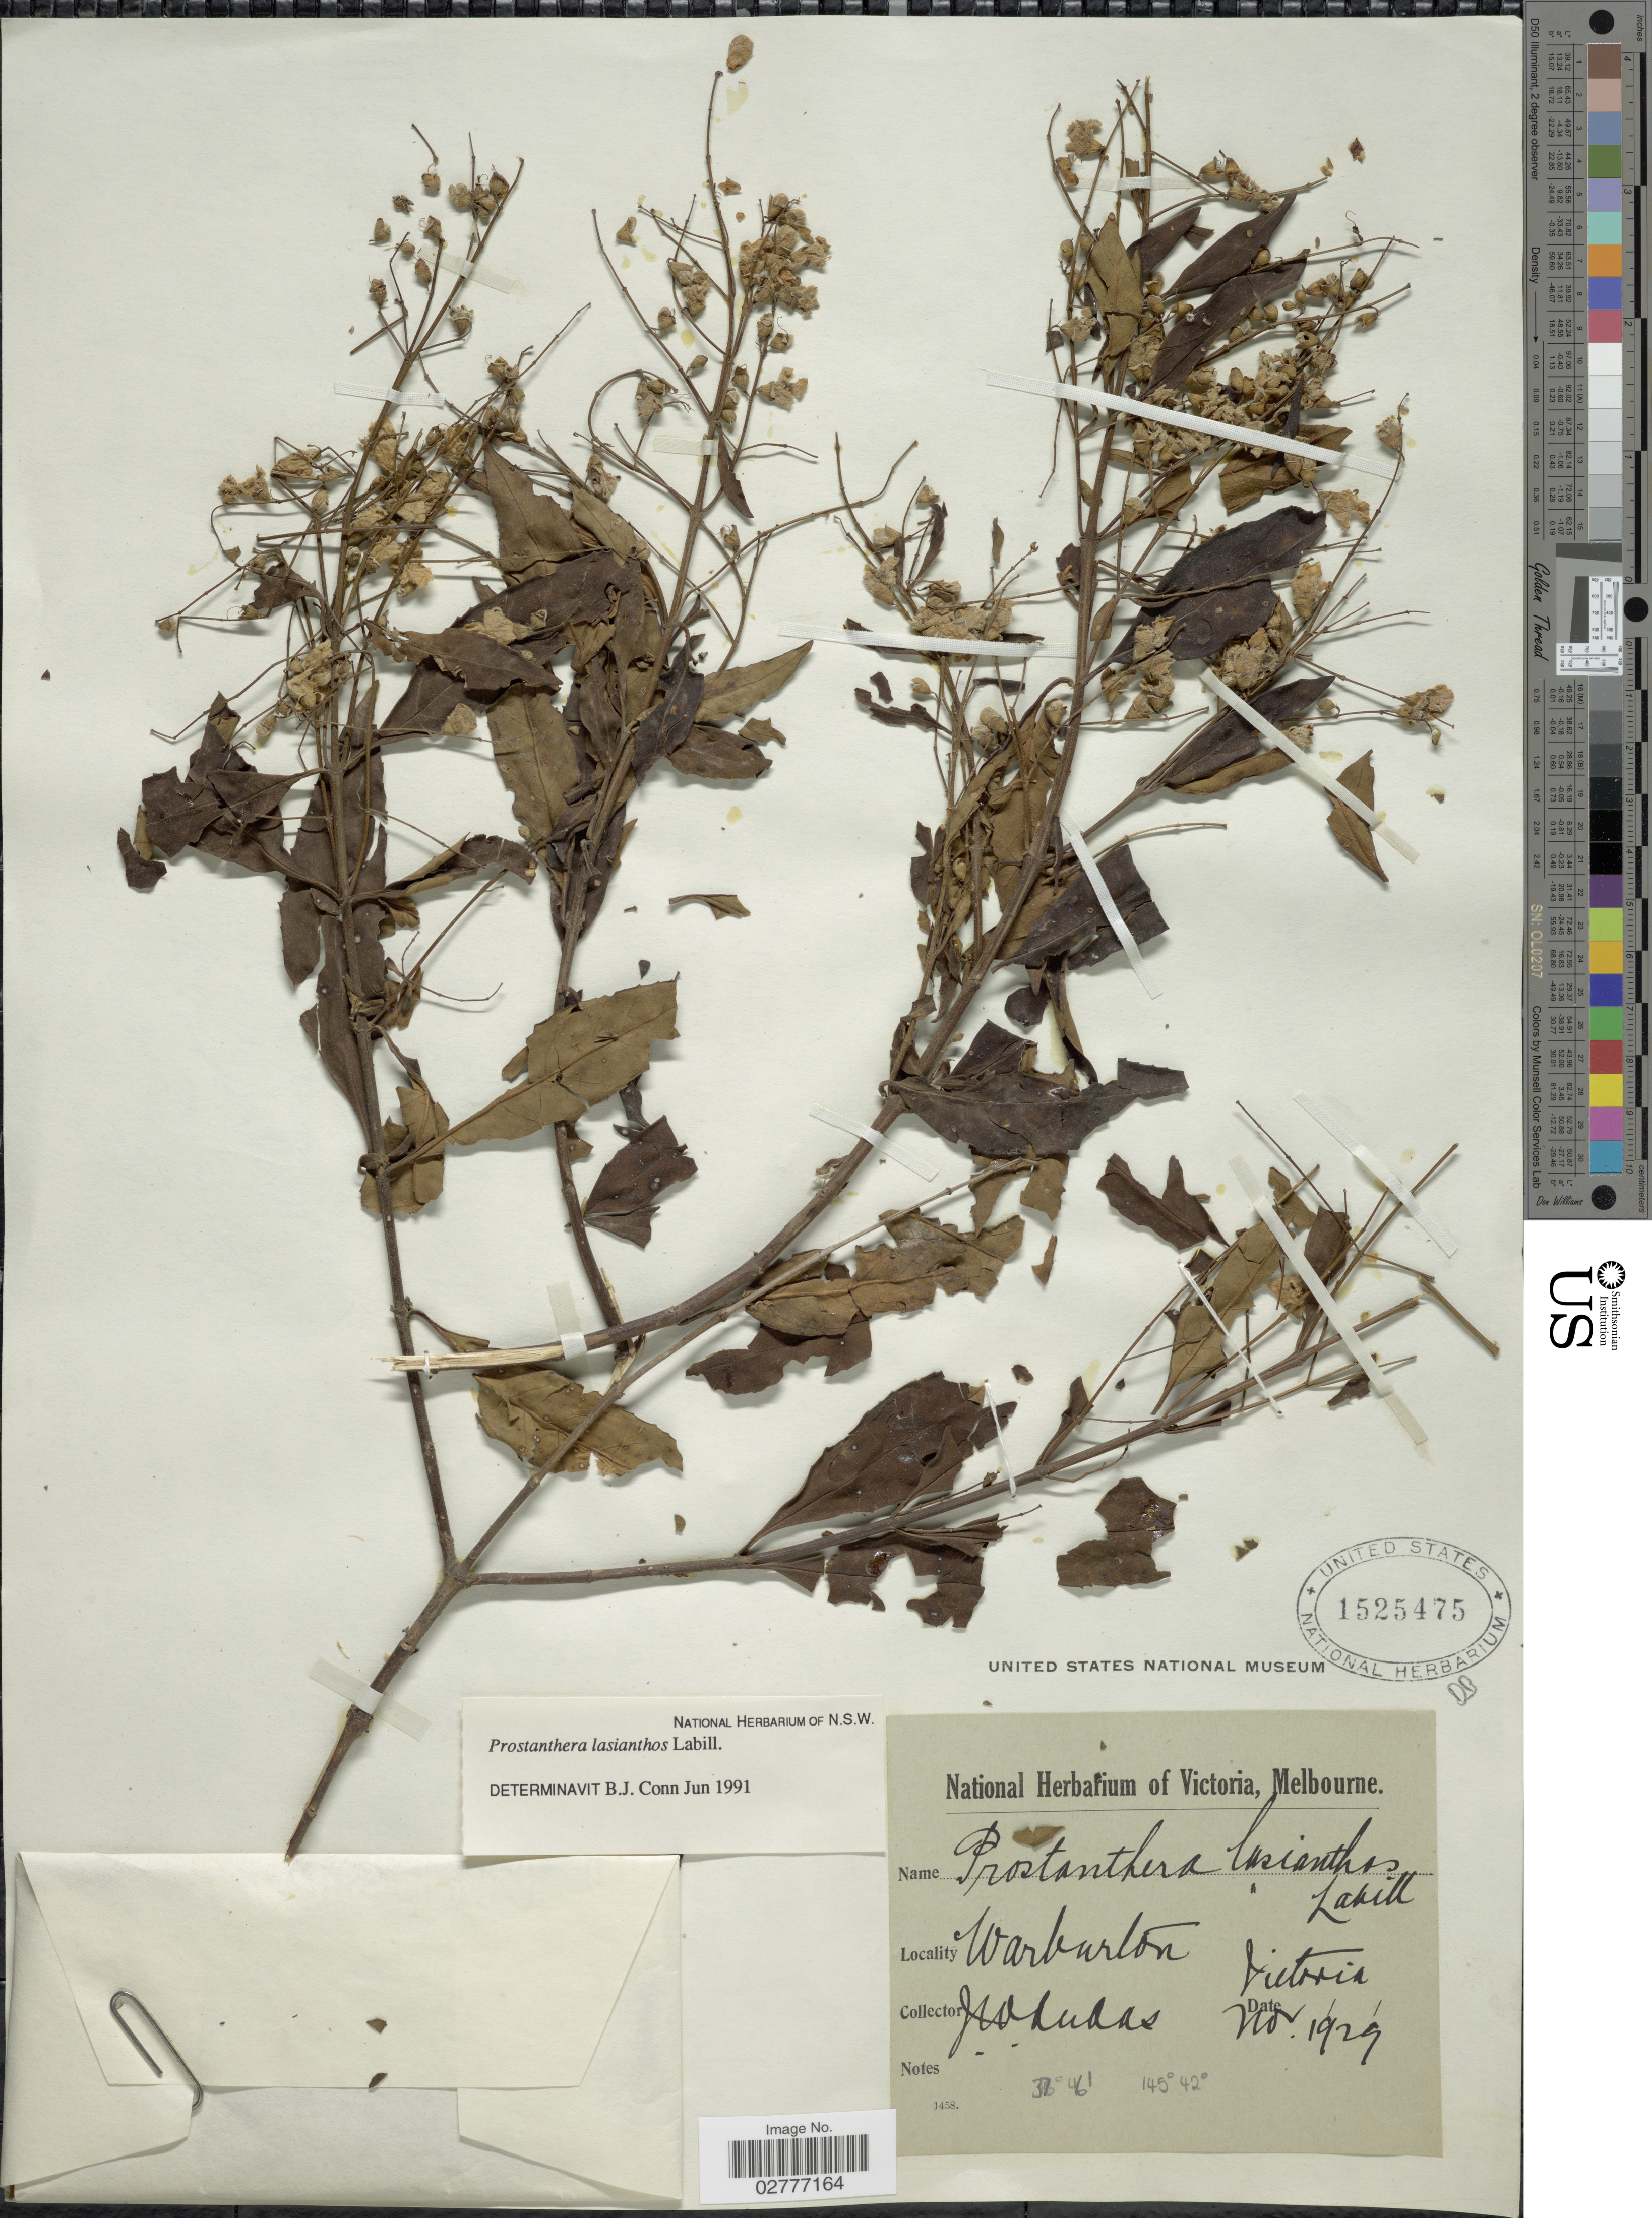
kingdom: Plantae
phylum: Tracheophyta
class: Magnoliopsida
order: Lamiales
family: Lamiaceae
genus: Prostanthera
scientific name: Prostanthera lasianthos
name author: Labill.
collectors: J. Audas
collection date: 1929-11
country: Australia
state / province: Victoria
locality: Warburton, Victoria.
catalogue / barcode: US 1525475